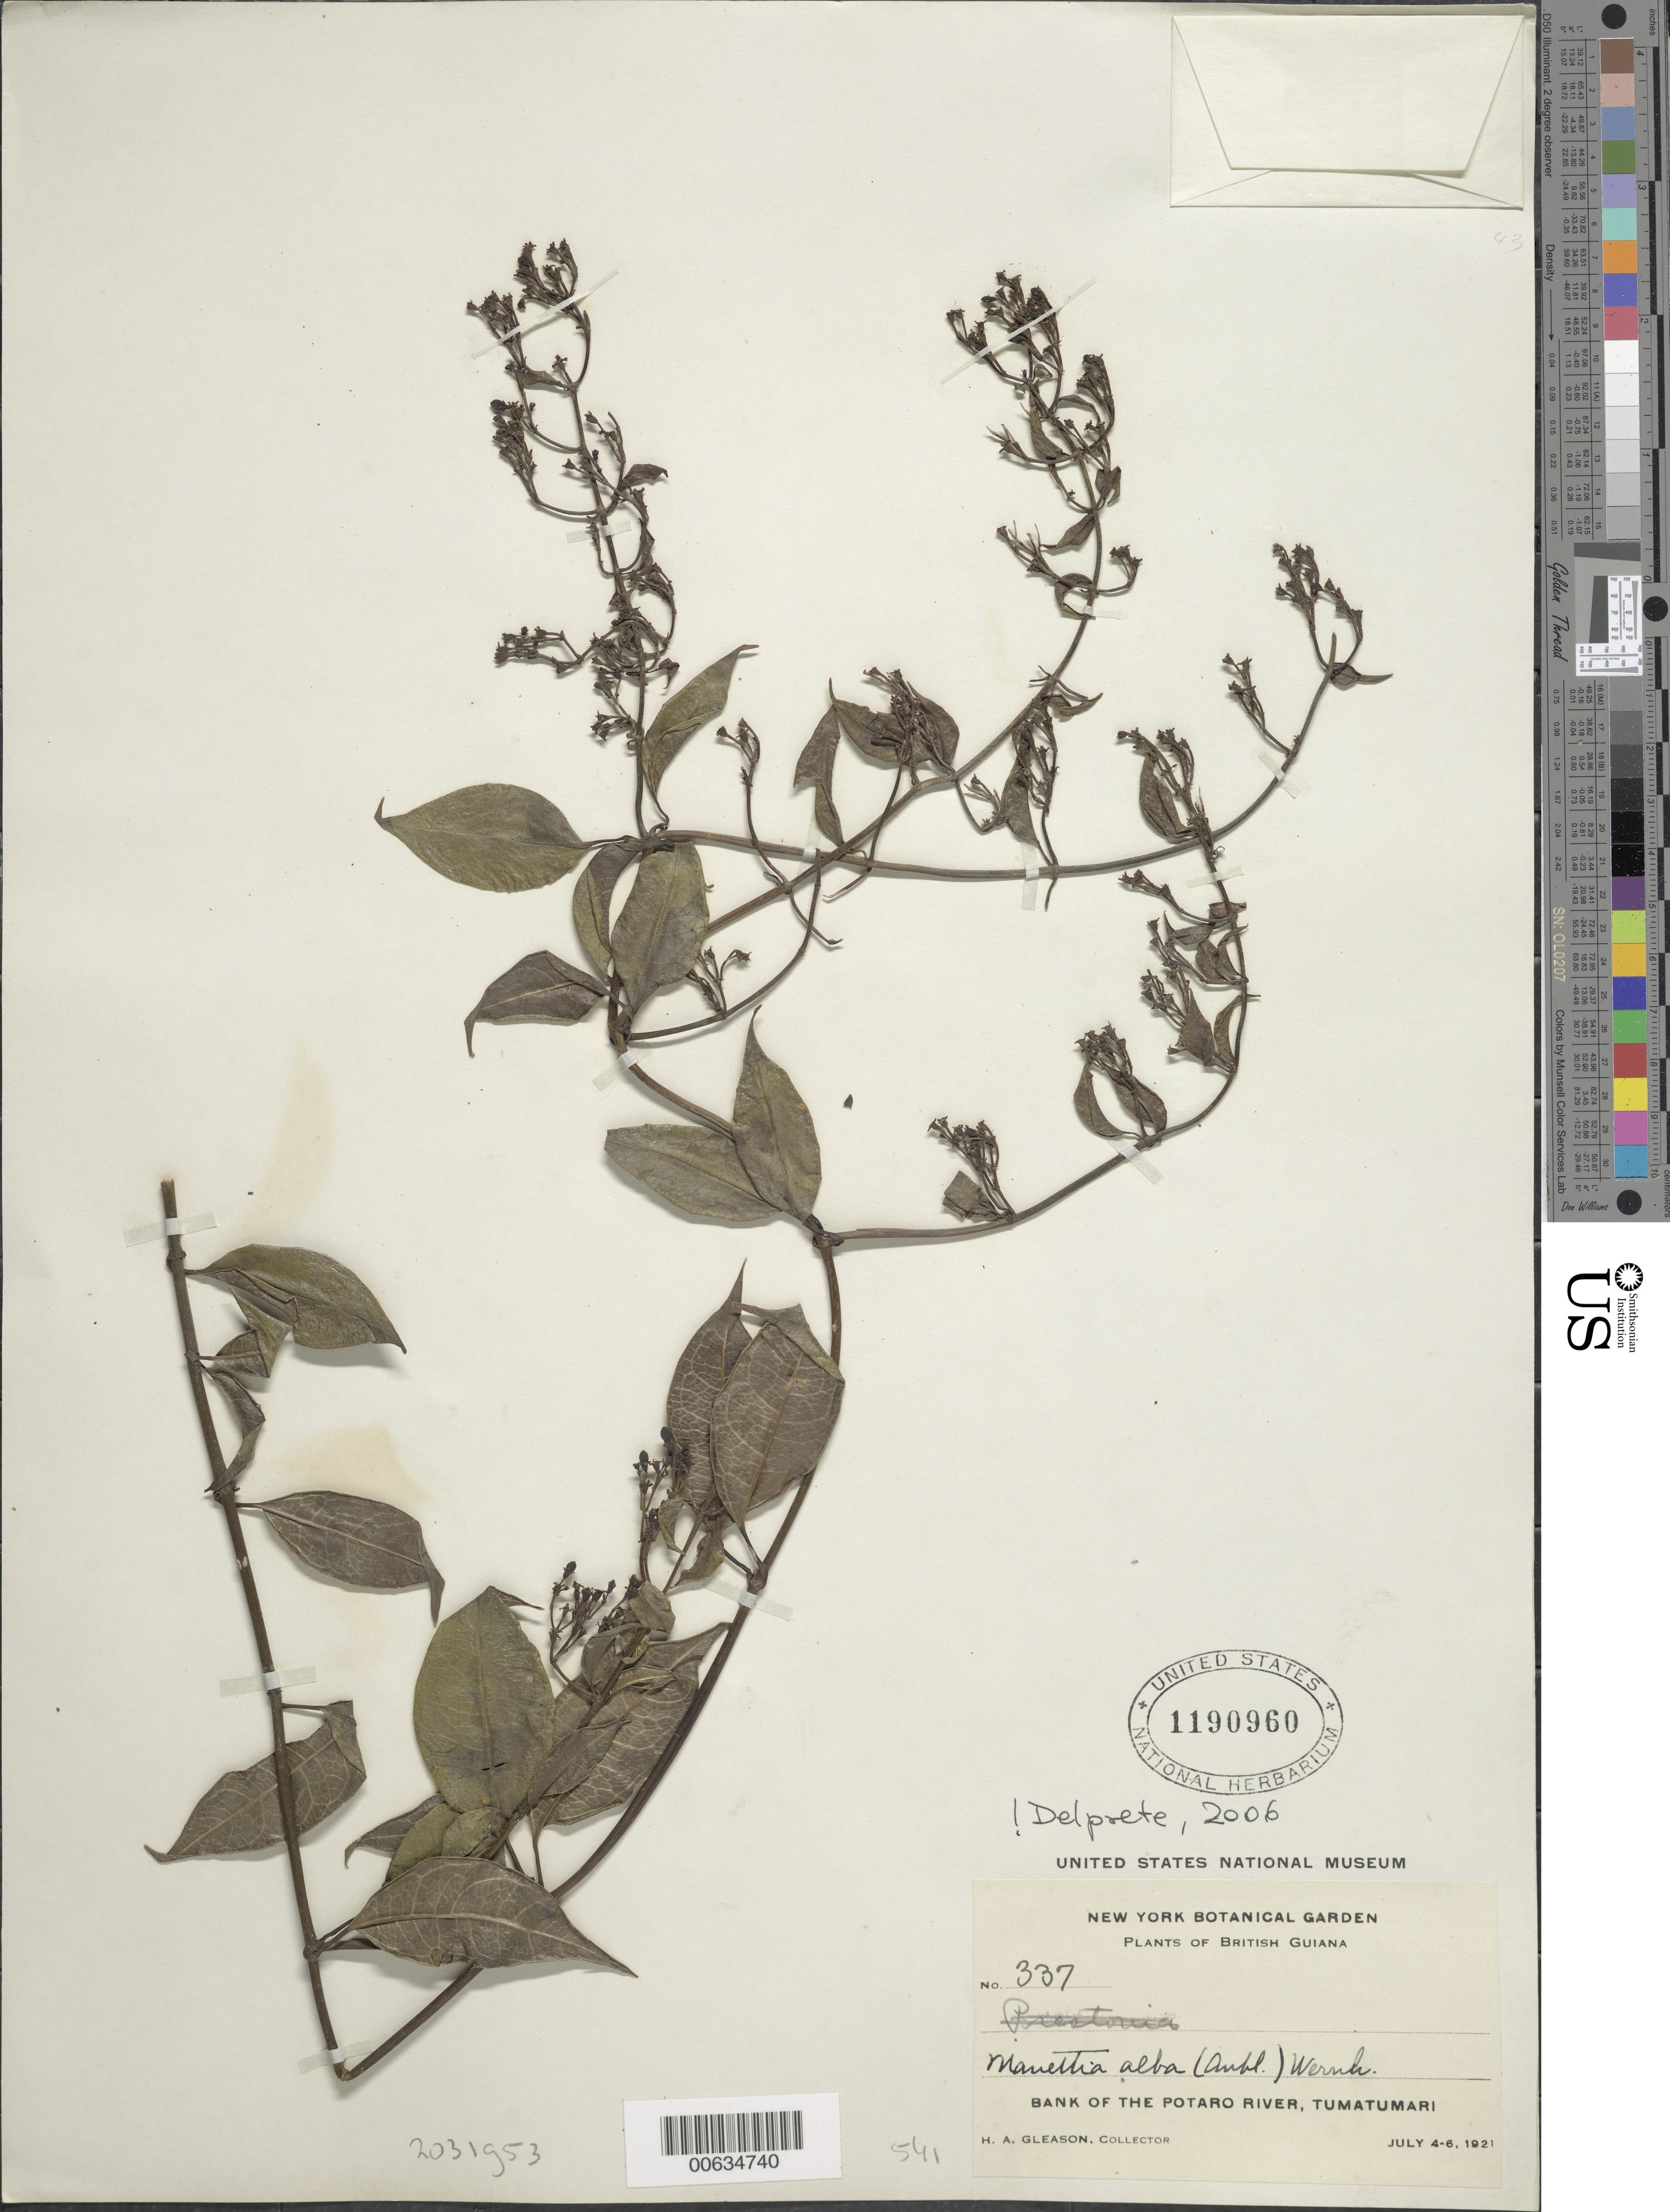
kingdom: Plantae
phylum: Tracheophyta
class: Magnoliopsida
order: Gentianales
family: Rubiaceae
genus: Manettia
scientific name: Manettia alba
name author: (Aubl.) Wernham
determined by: Delprete, P. G., Herb. de Guyane Cay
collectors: H. A. Gleason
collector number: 337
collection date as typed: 4-Jul-21 to 6-Jul-21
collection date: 1921-07-04/1921-07-06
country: Guyana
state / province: Potaro-Siparuni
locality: Tumatumari Village, Potaro R.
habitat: Bank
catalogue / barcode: US 1190960